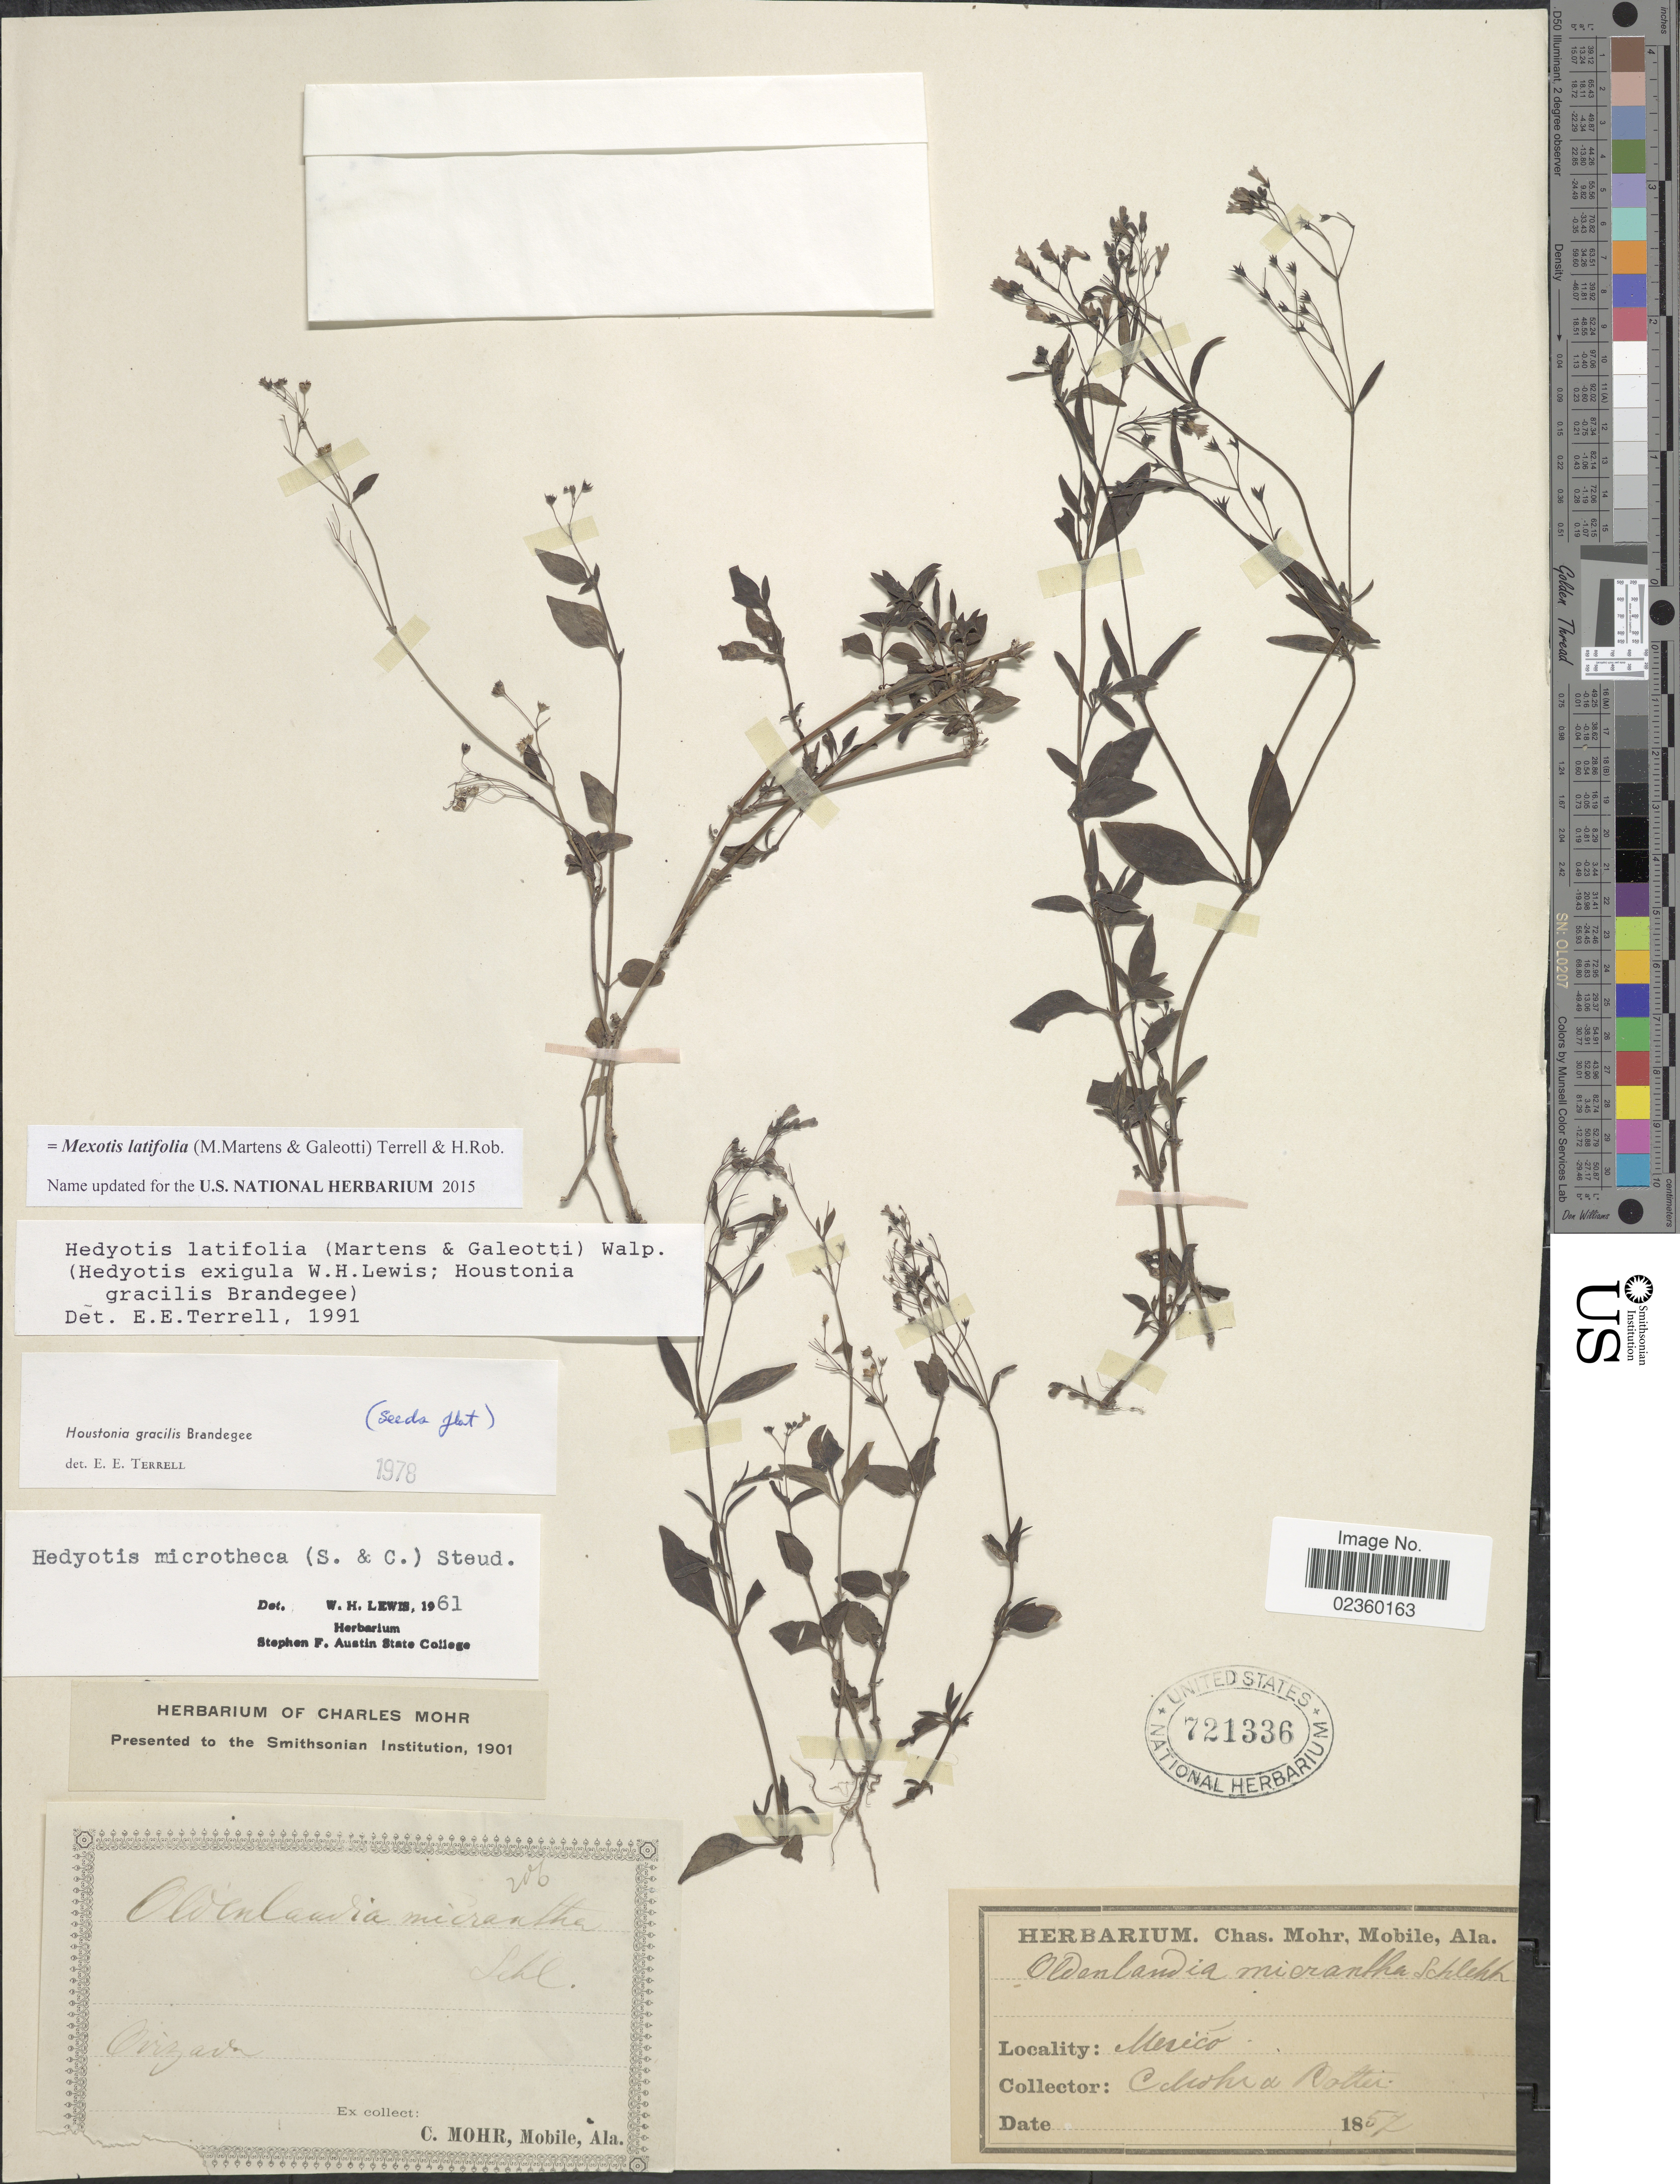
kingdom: Plantae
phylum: Tracheophyta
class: Magnoliopsida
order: Gentianales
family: Rubiaceae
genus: Mexotis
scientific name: Mexotis latifolia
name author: (M. Martens & Galeotti) Terrell & H. Rob.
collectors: C. T. Mohr & -. Botteri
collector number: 206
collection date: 1857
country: Mexico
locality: Orizava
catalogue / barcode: US 721336